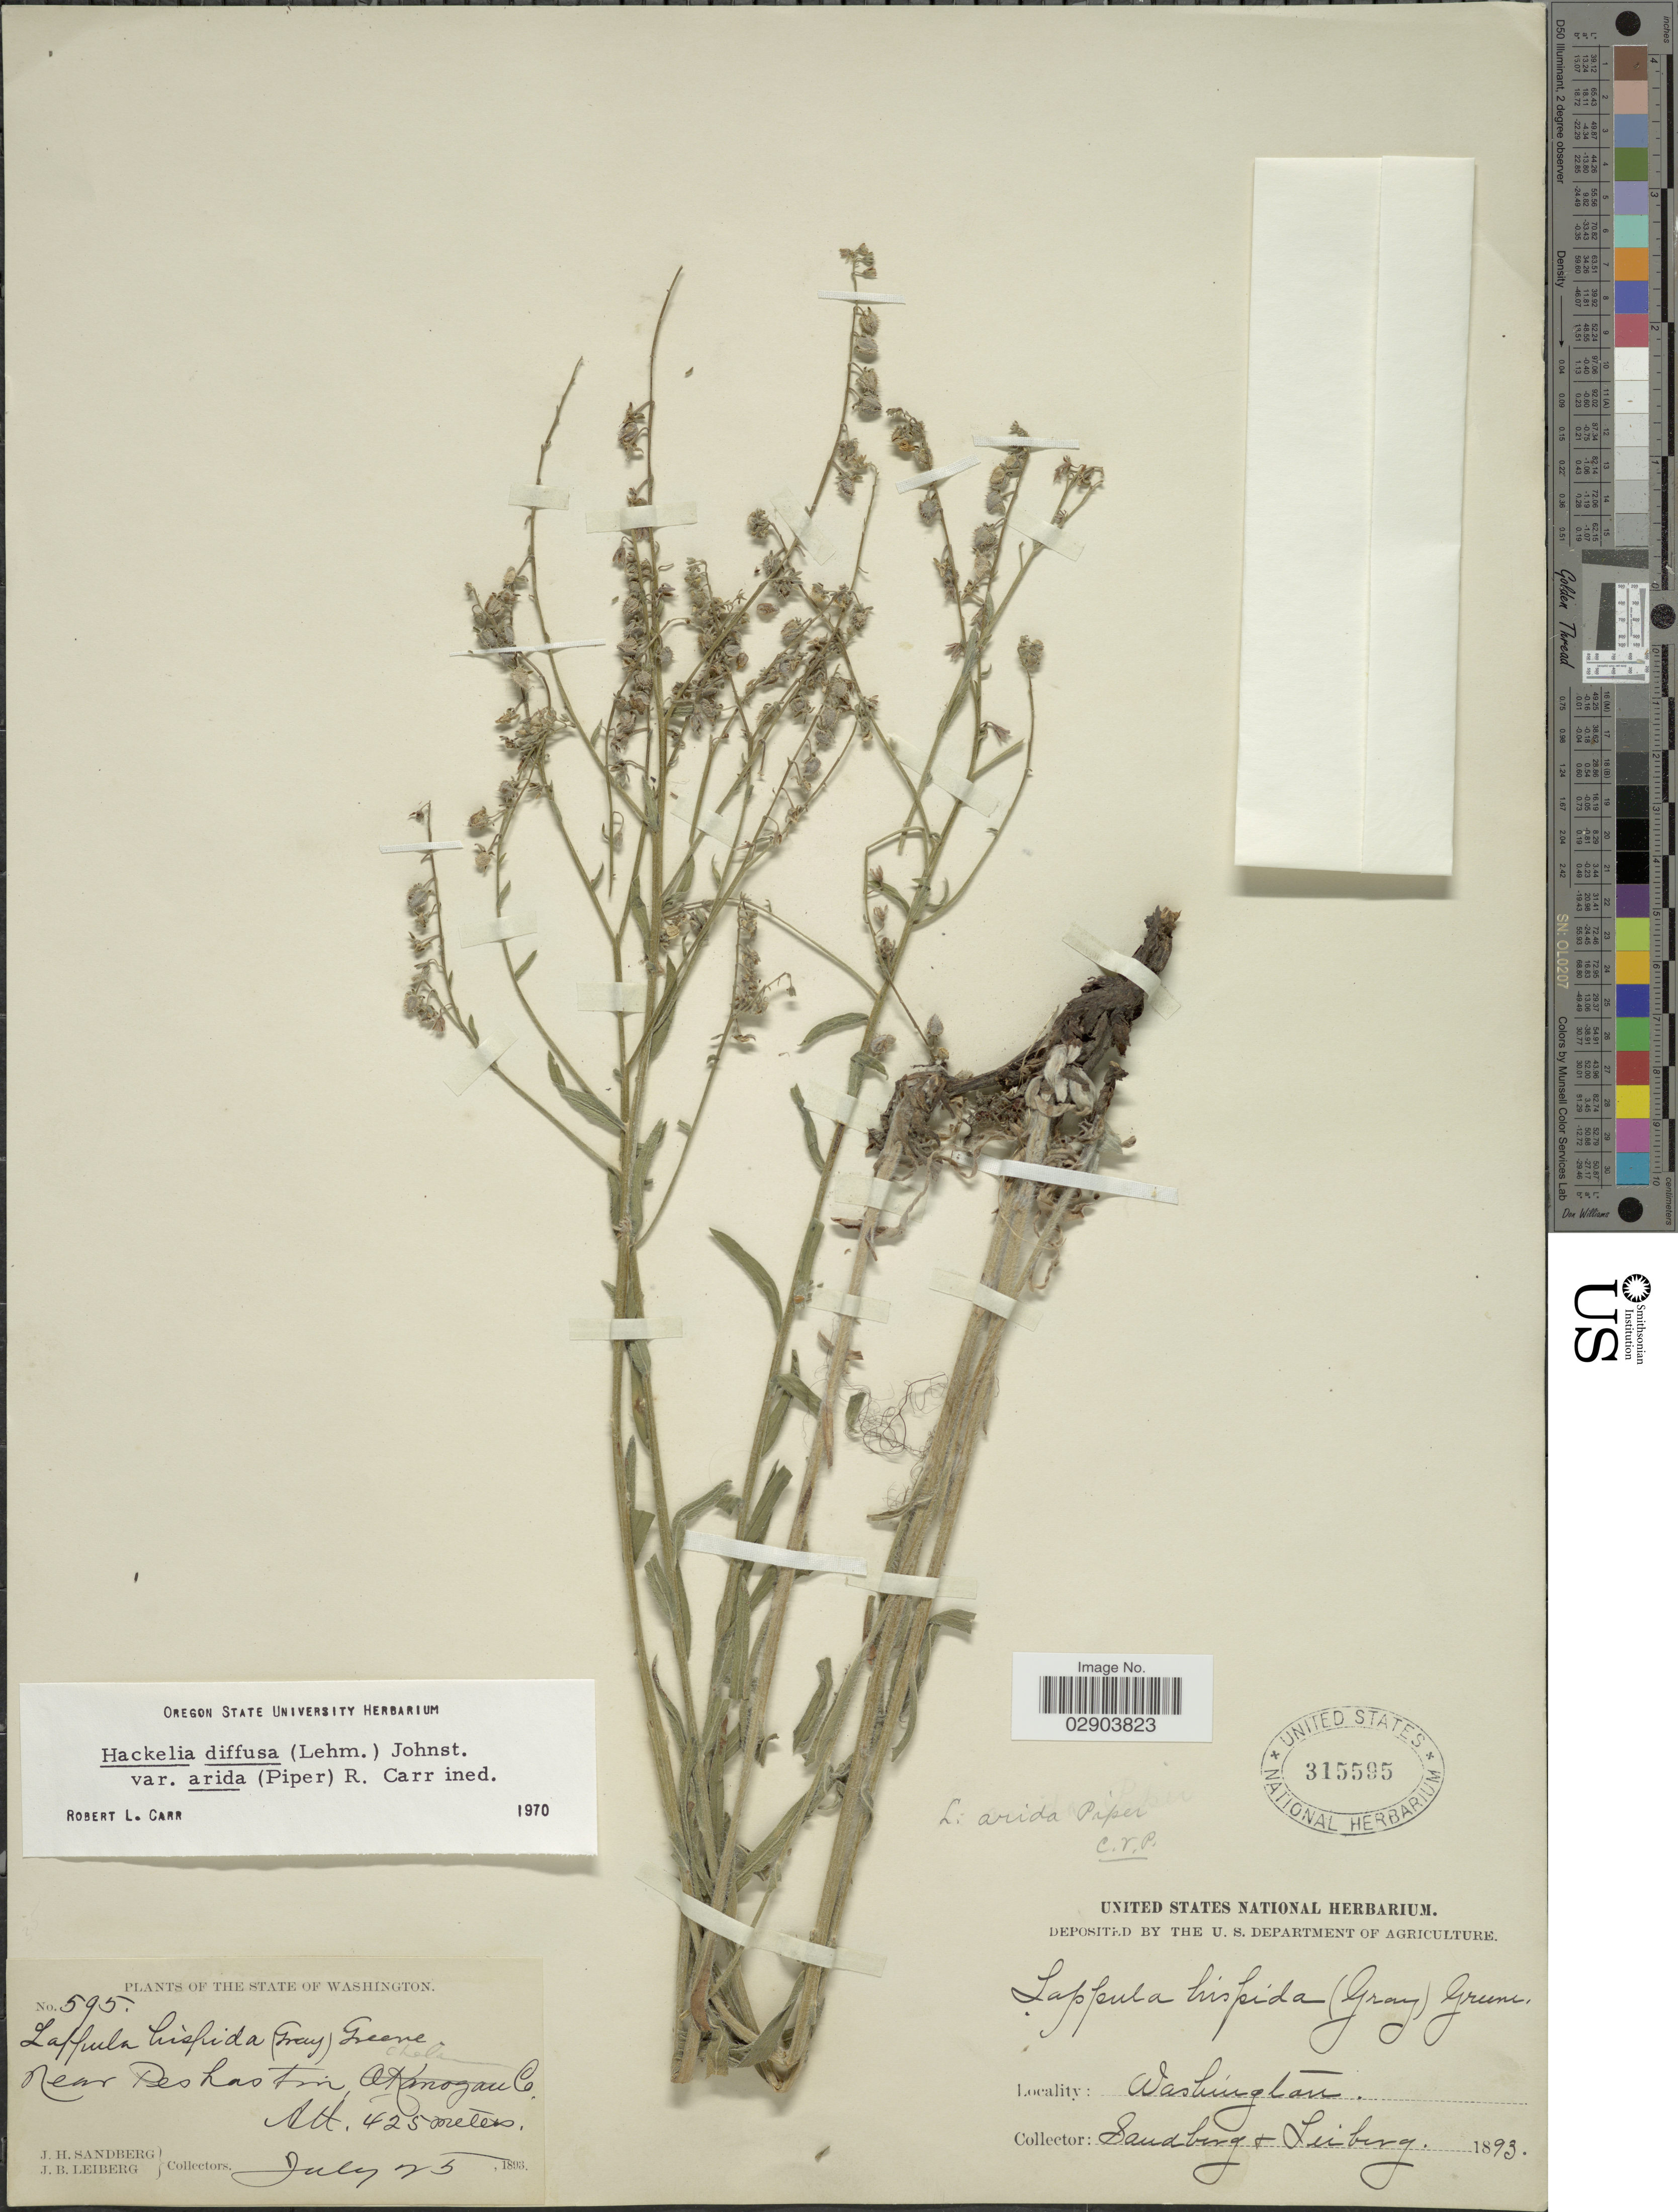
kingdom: Plantae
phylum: Tracheophyta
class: Magnoliopsida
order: Boraginales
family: Boraginaceae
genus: Hackelia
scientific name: Hackelia diffusa var. arida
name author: (Piper) Carr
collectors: J. H. Sandberg & J. B. Leiberg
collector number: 595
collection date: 1893-07-25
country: United States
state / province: Washington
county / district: Okanogan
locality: Near Peshastin, Akanogan Co.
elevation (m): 425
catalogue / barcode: US 315595